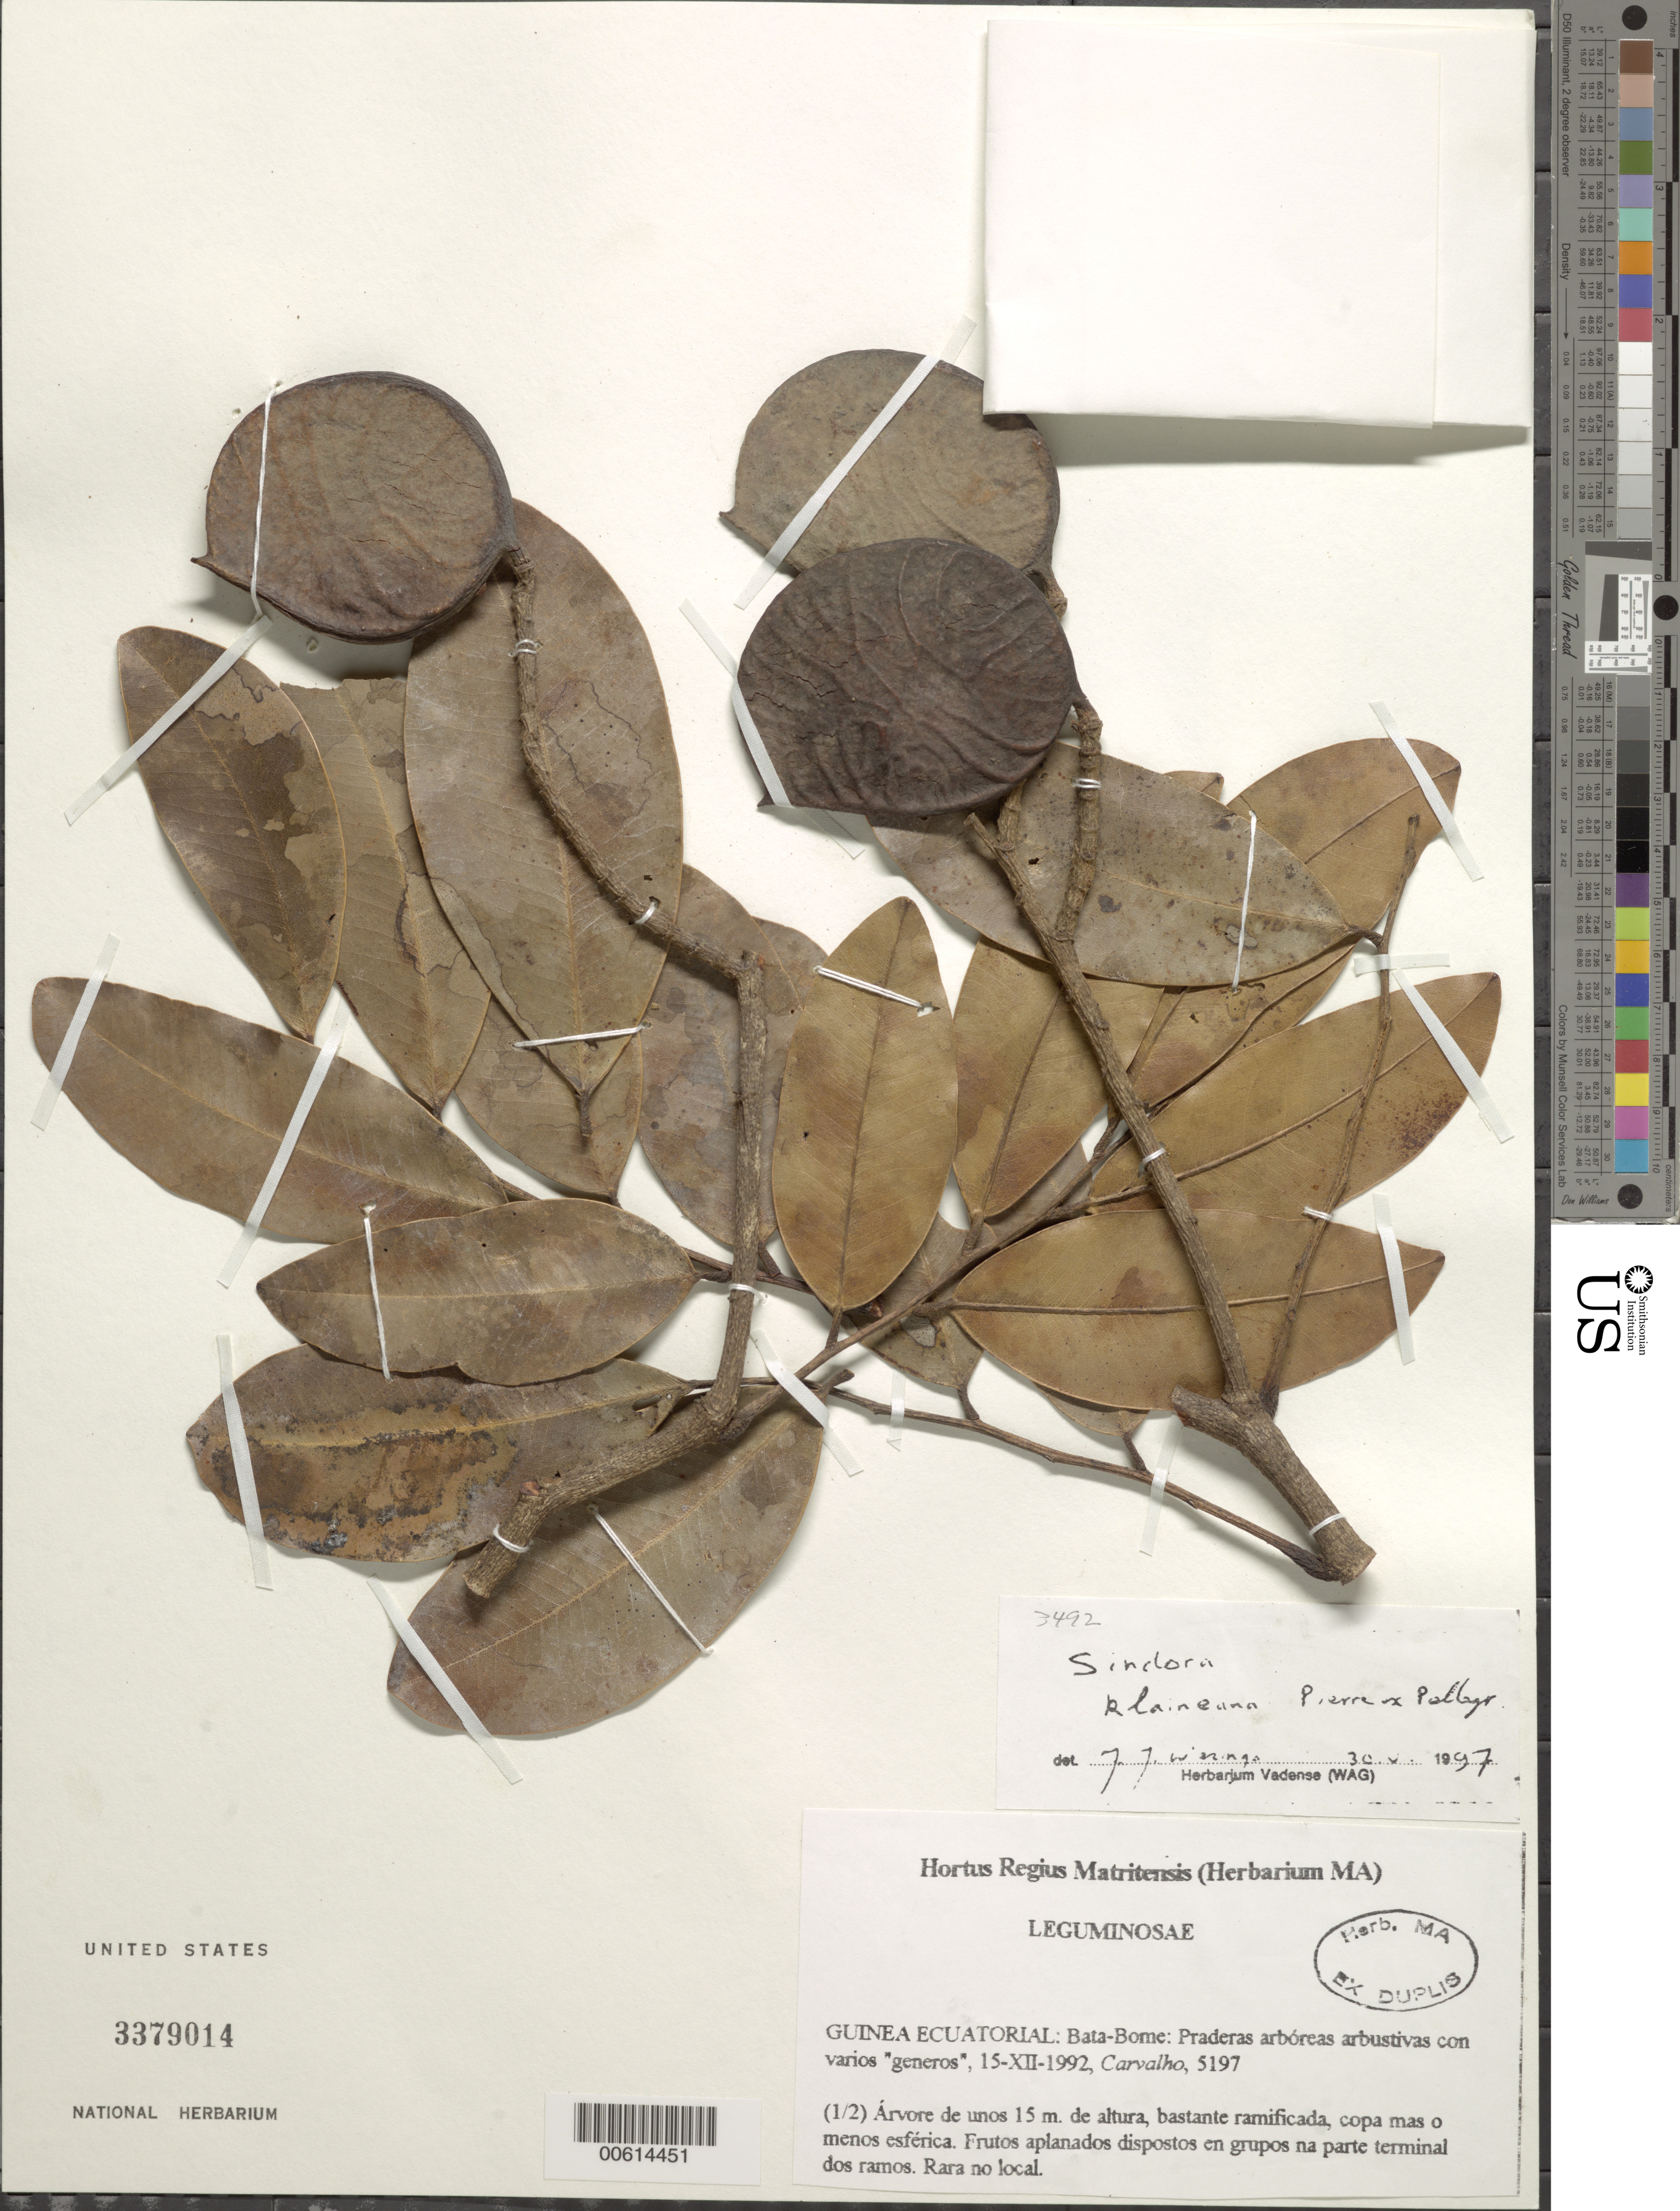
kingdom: Plantae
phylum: Tracheophyta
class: Magnoliopsida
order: Fabales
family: Fabaceae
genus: Sindora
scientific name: Sindora klaineana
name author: Pierre ex Pellegr.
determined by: Wieringa, J. J., (WAG), Wageningen University (NETHERLANDS)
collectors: Carvalho, --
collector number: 5197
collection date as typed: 15 Dec 1992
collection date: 1992-12-15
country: Equatorial Guinea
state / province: Litoral (?)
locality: Bata-Bome, Praderas. [Bata-Bome, prairies; former Province of Río Muni (Mbini).]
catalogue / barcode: US 3379014